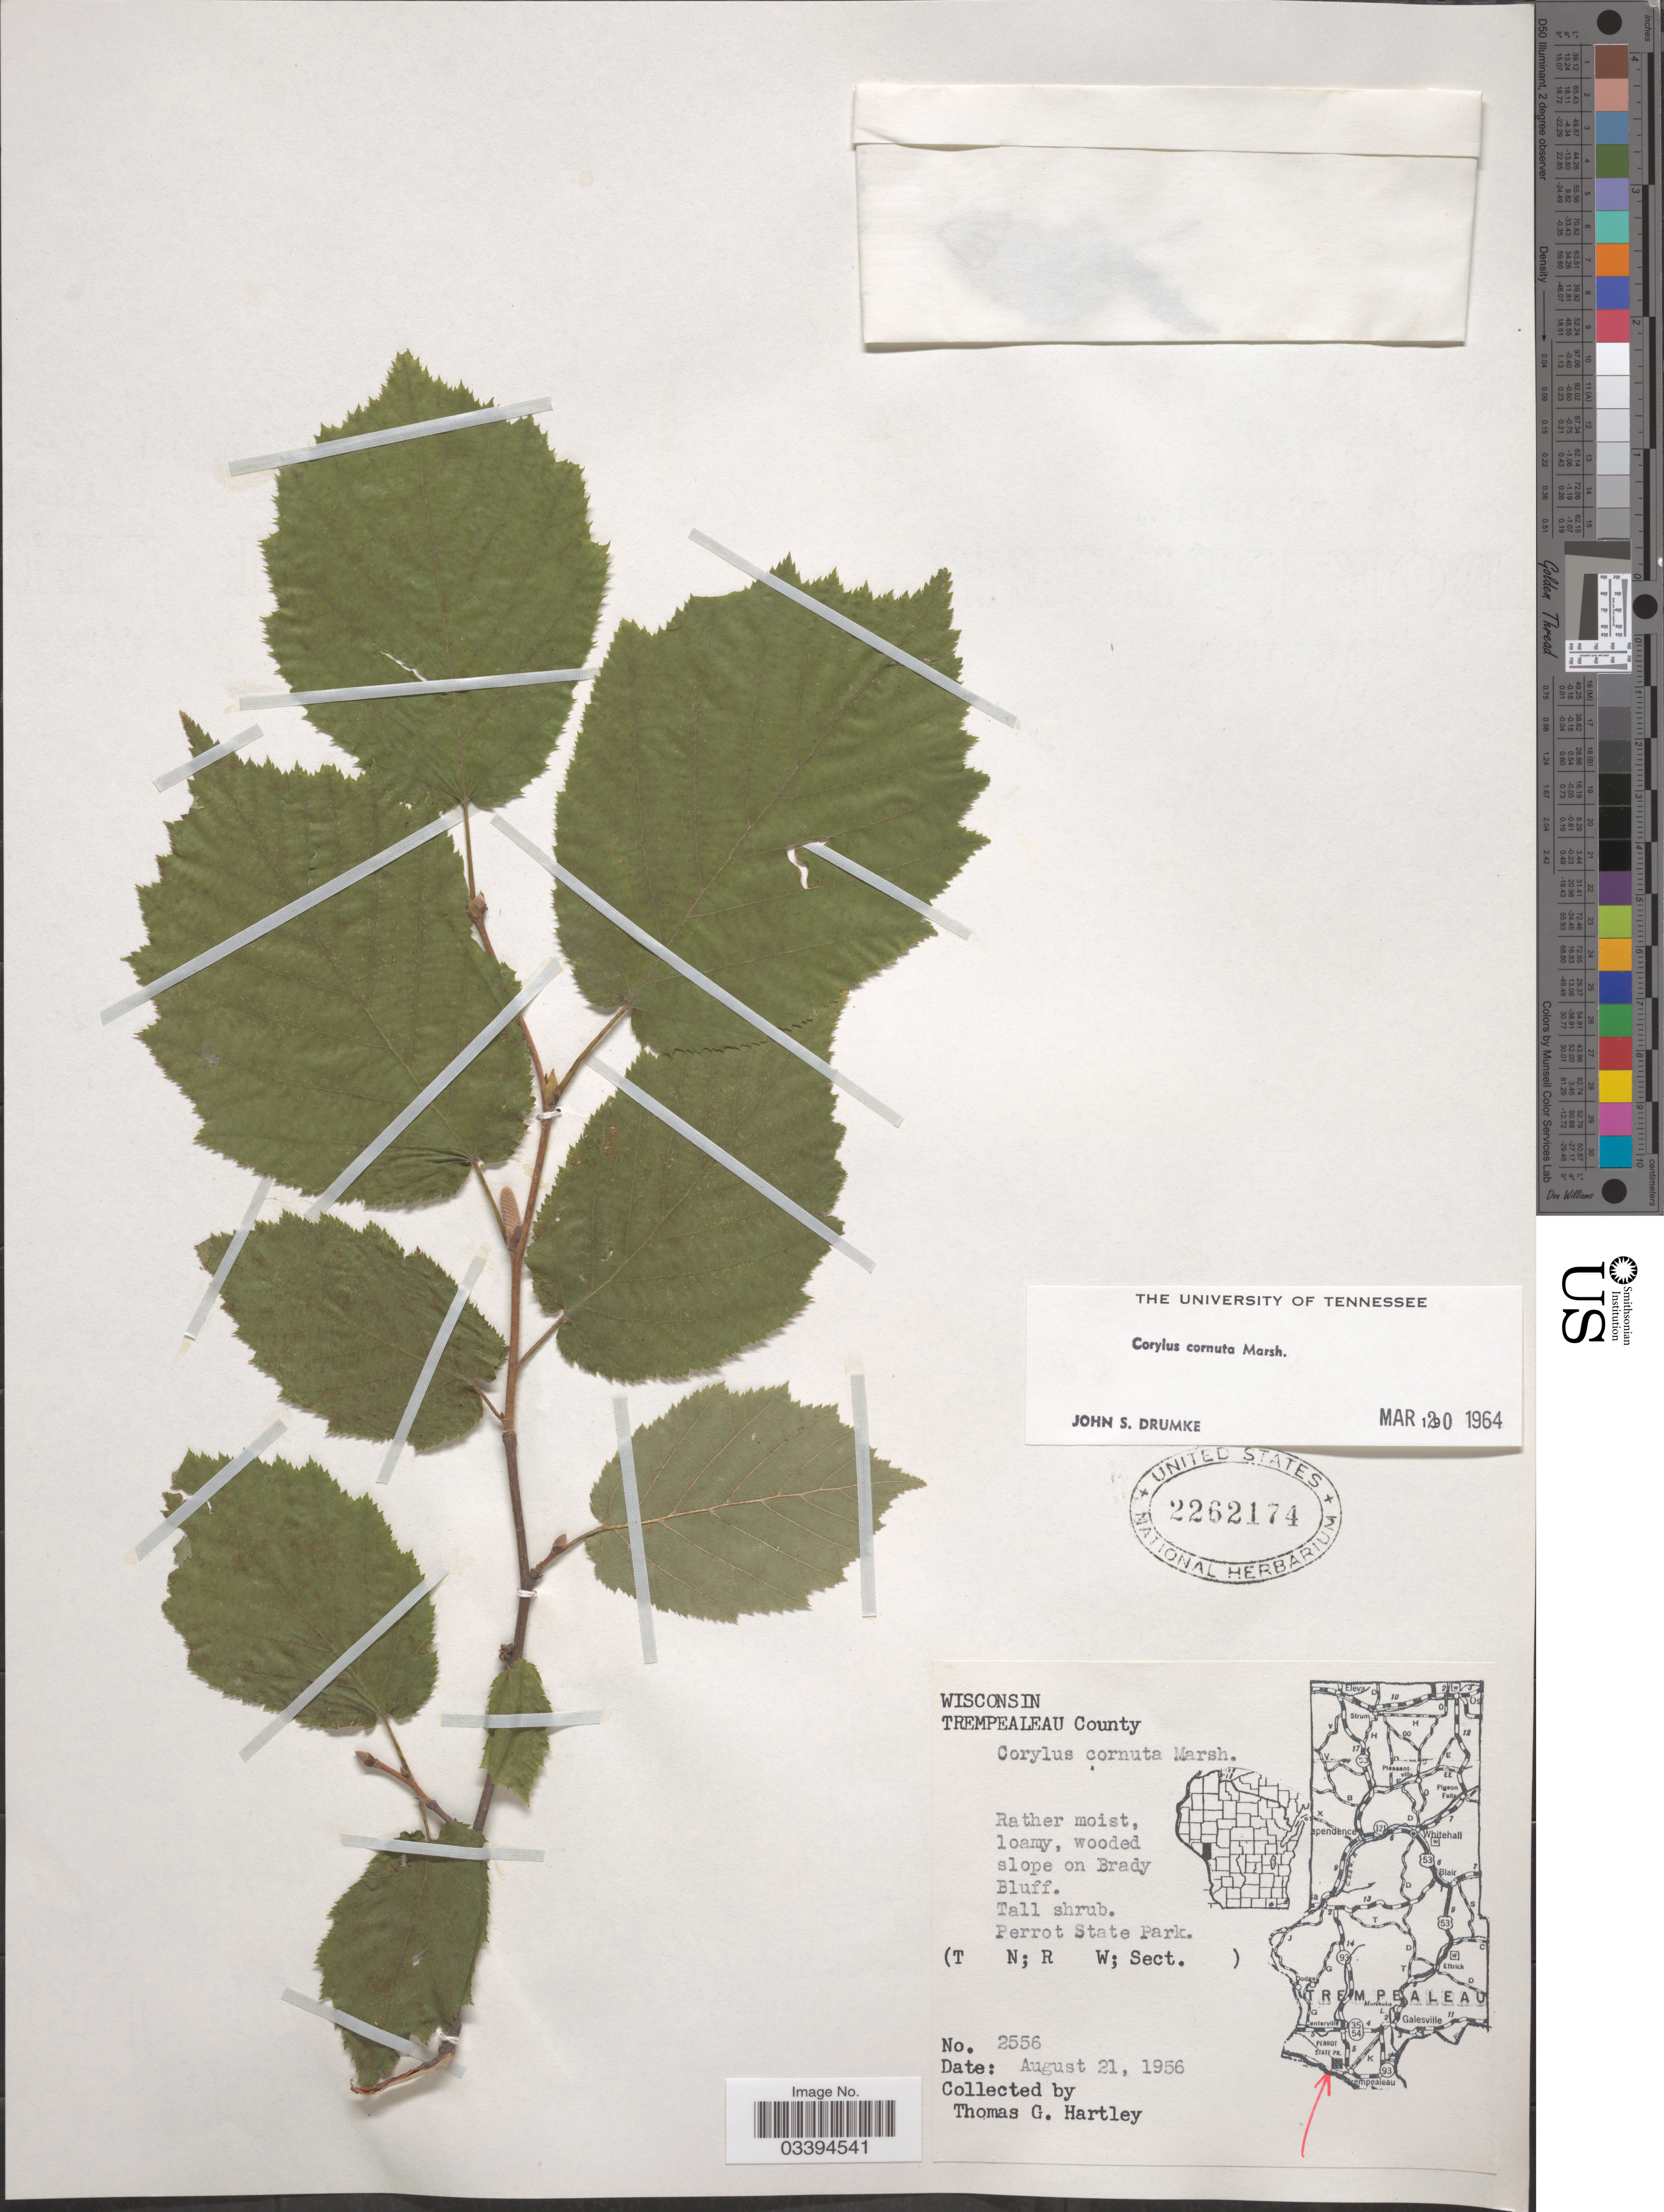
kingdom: Plantae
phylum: Tracheophyta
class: Magnoliopsida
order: Fagales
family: Betulaceae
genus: Corylus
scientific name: Corylus cornuta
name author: Marshall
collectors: T. G. Hartley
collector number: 2556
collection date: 1956-08-21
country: United States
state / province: Wisconsin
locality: Trempealeau County. Perro State Park.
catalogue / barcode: US 2262174